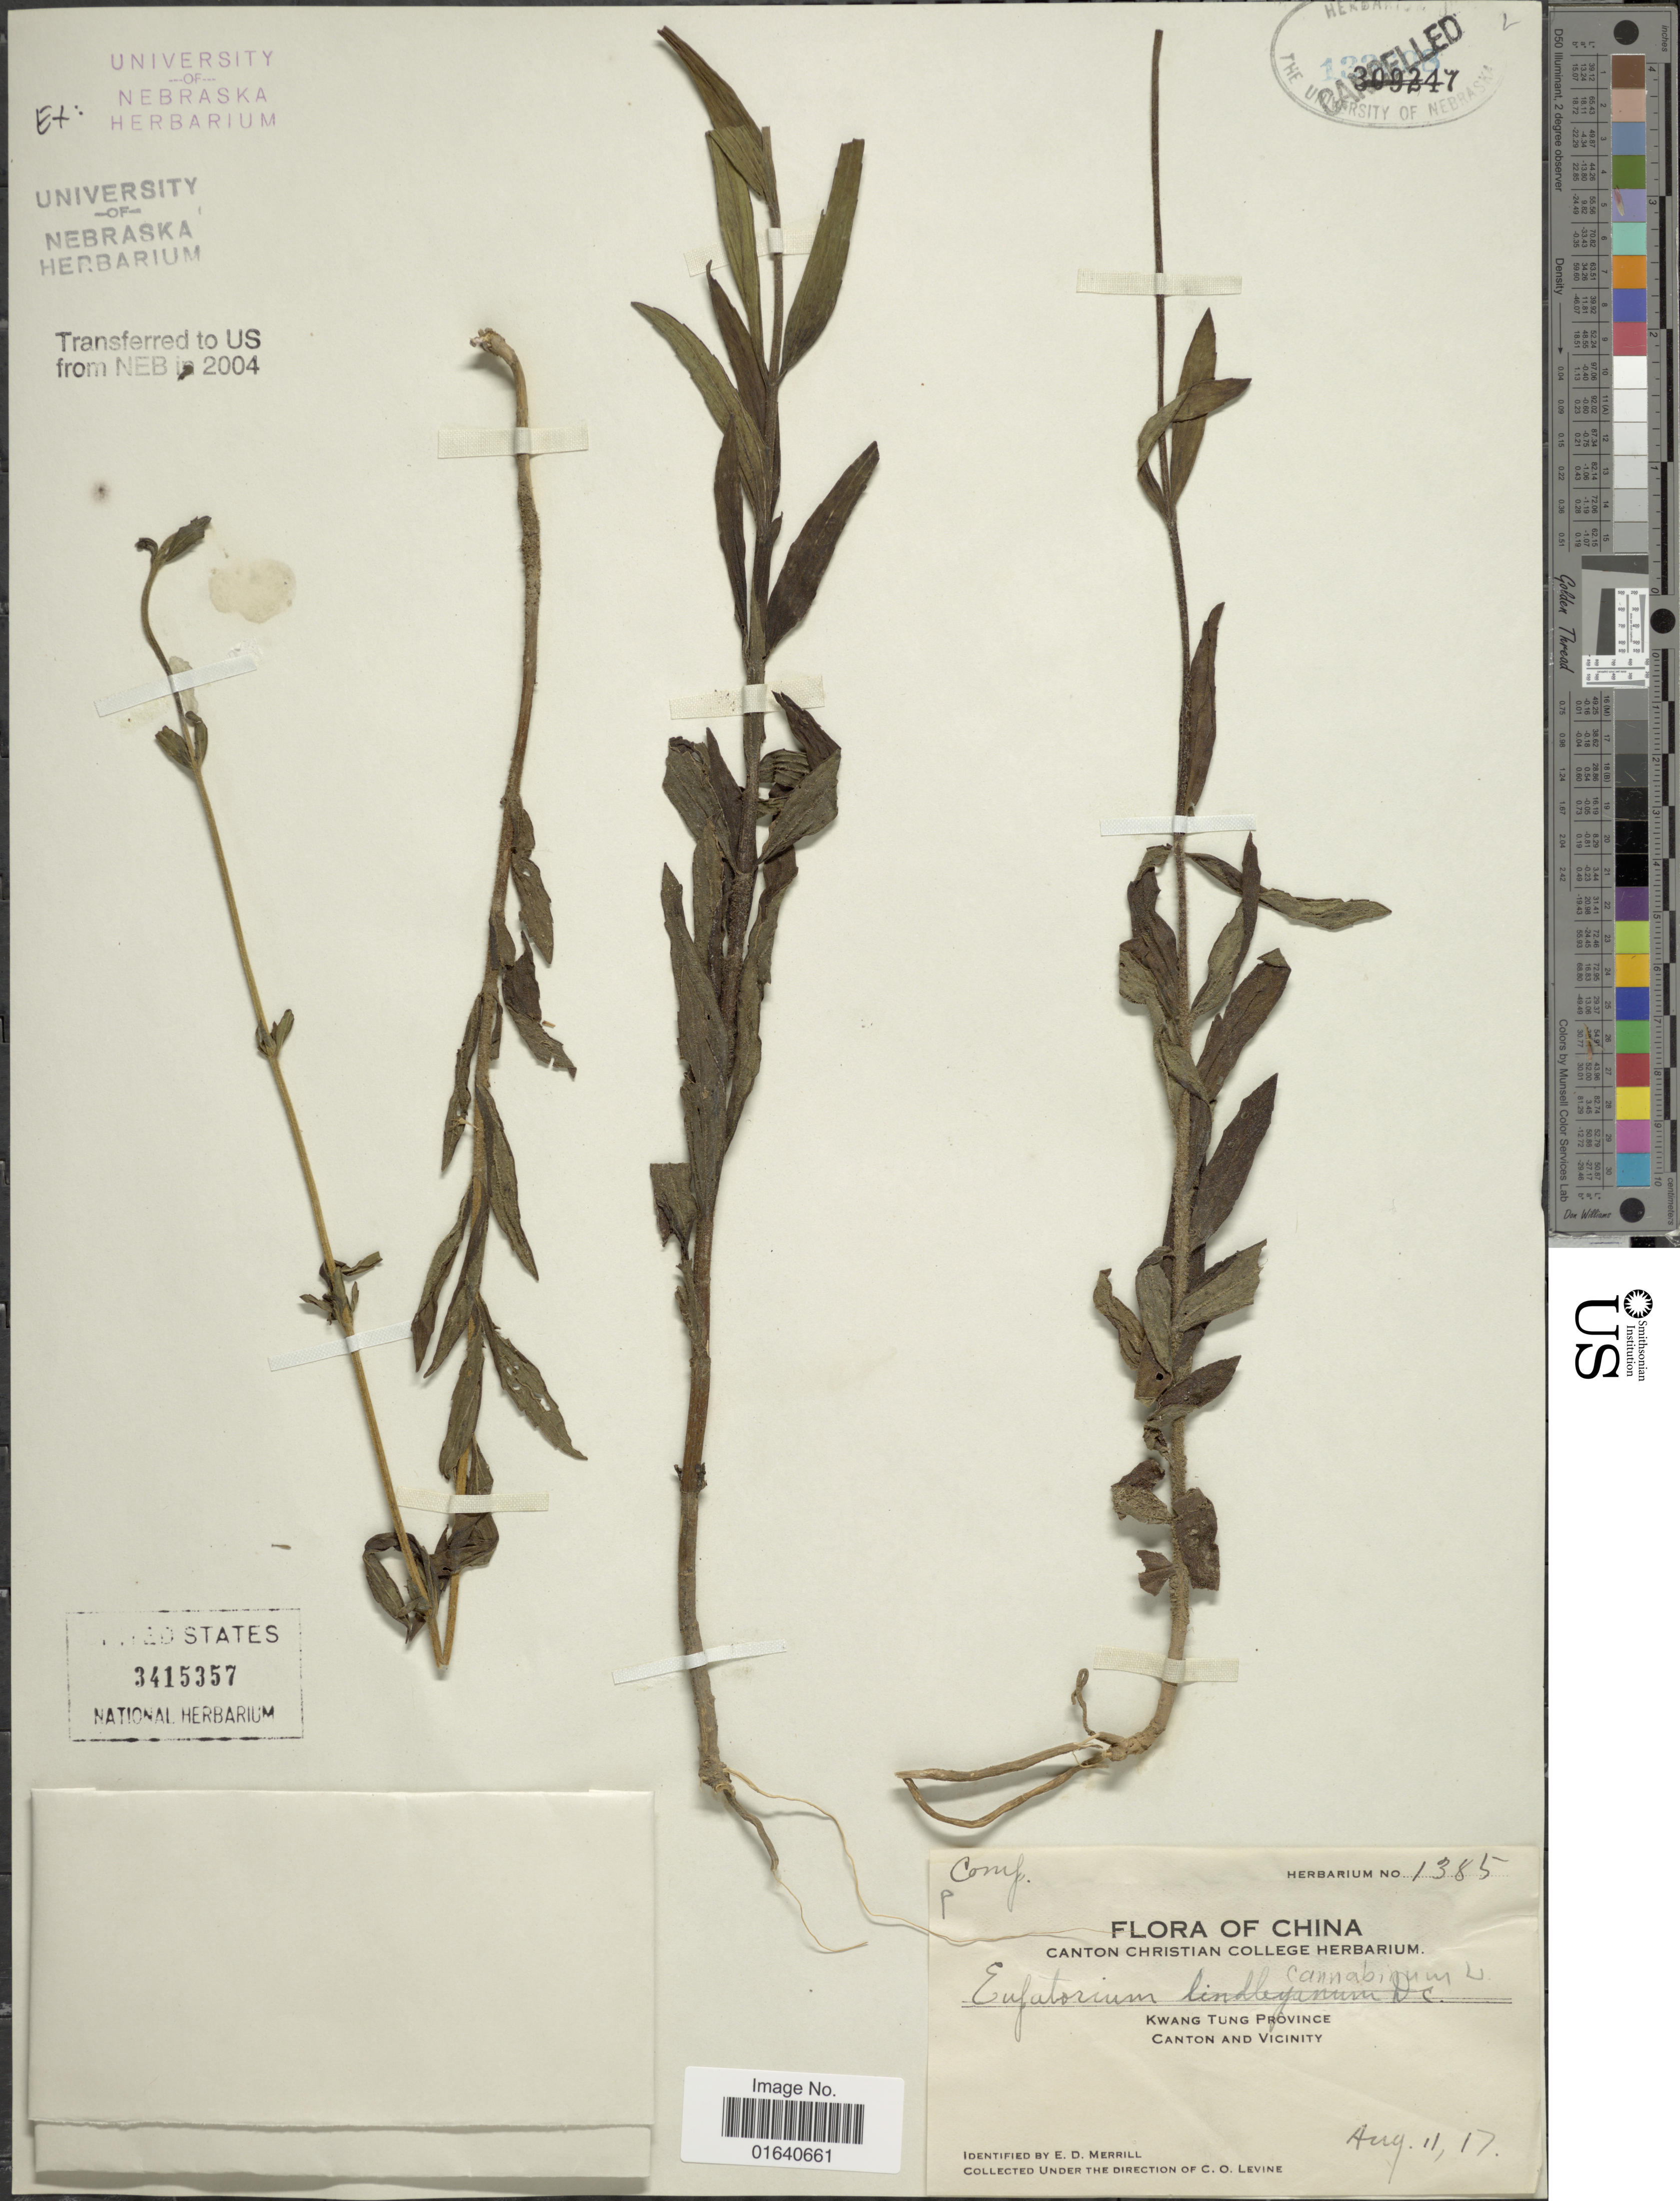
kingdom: Plantae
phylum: Tracheophyta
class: Magnoliopsida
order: Asterales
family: Asteraceae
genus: Eupatorium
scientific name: Eupatorium cannabinum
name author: L.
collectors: C. O. Levine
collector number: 1385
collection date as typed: Transcribed d/m/y: 11/8/17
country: China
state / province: Guangdong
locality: Kwang Tung Province, canton and vicinity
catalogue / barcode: US 3415357